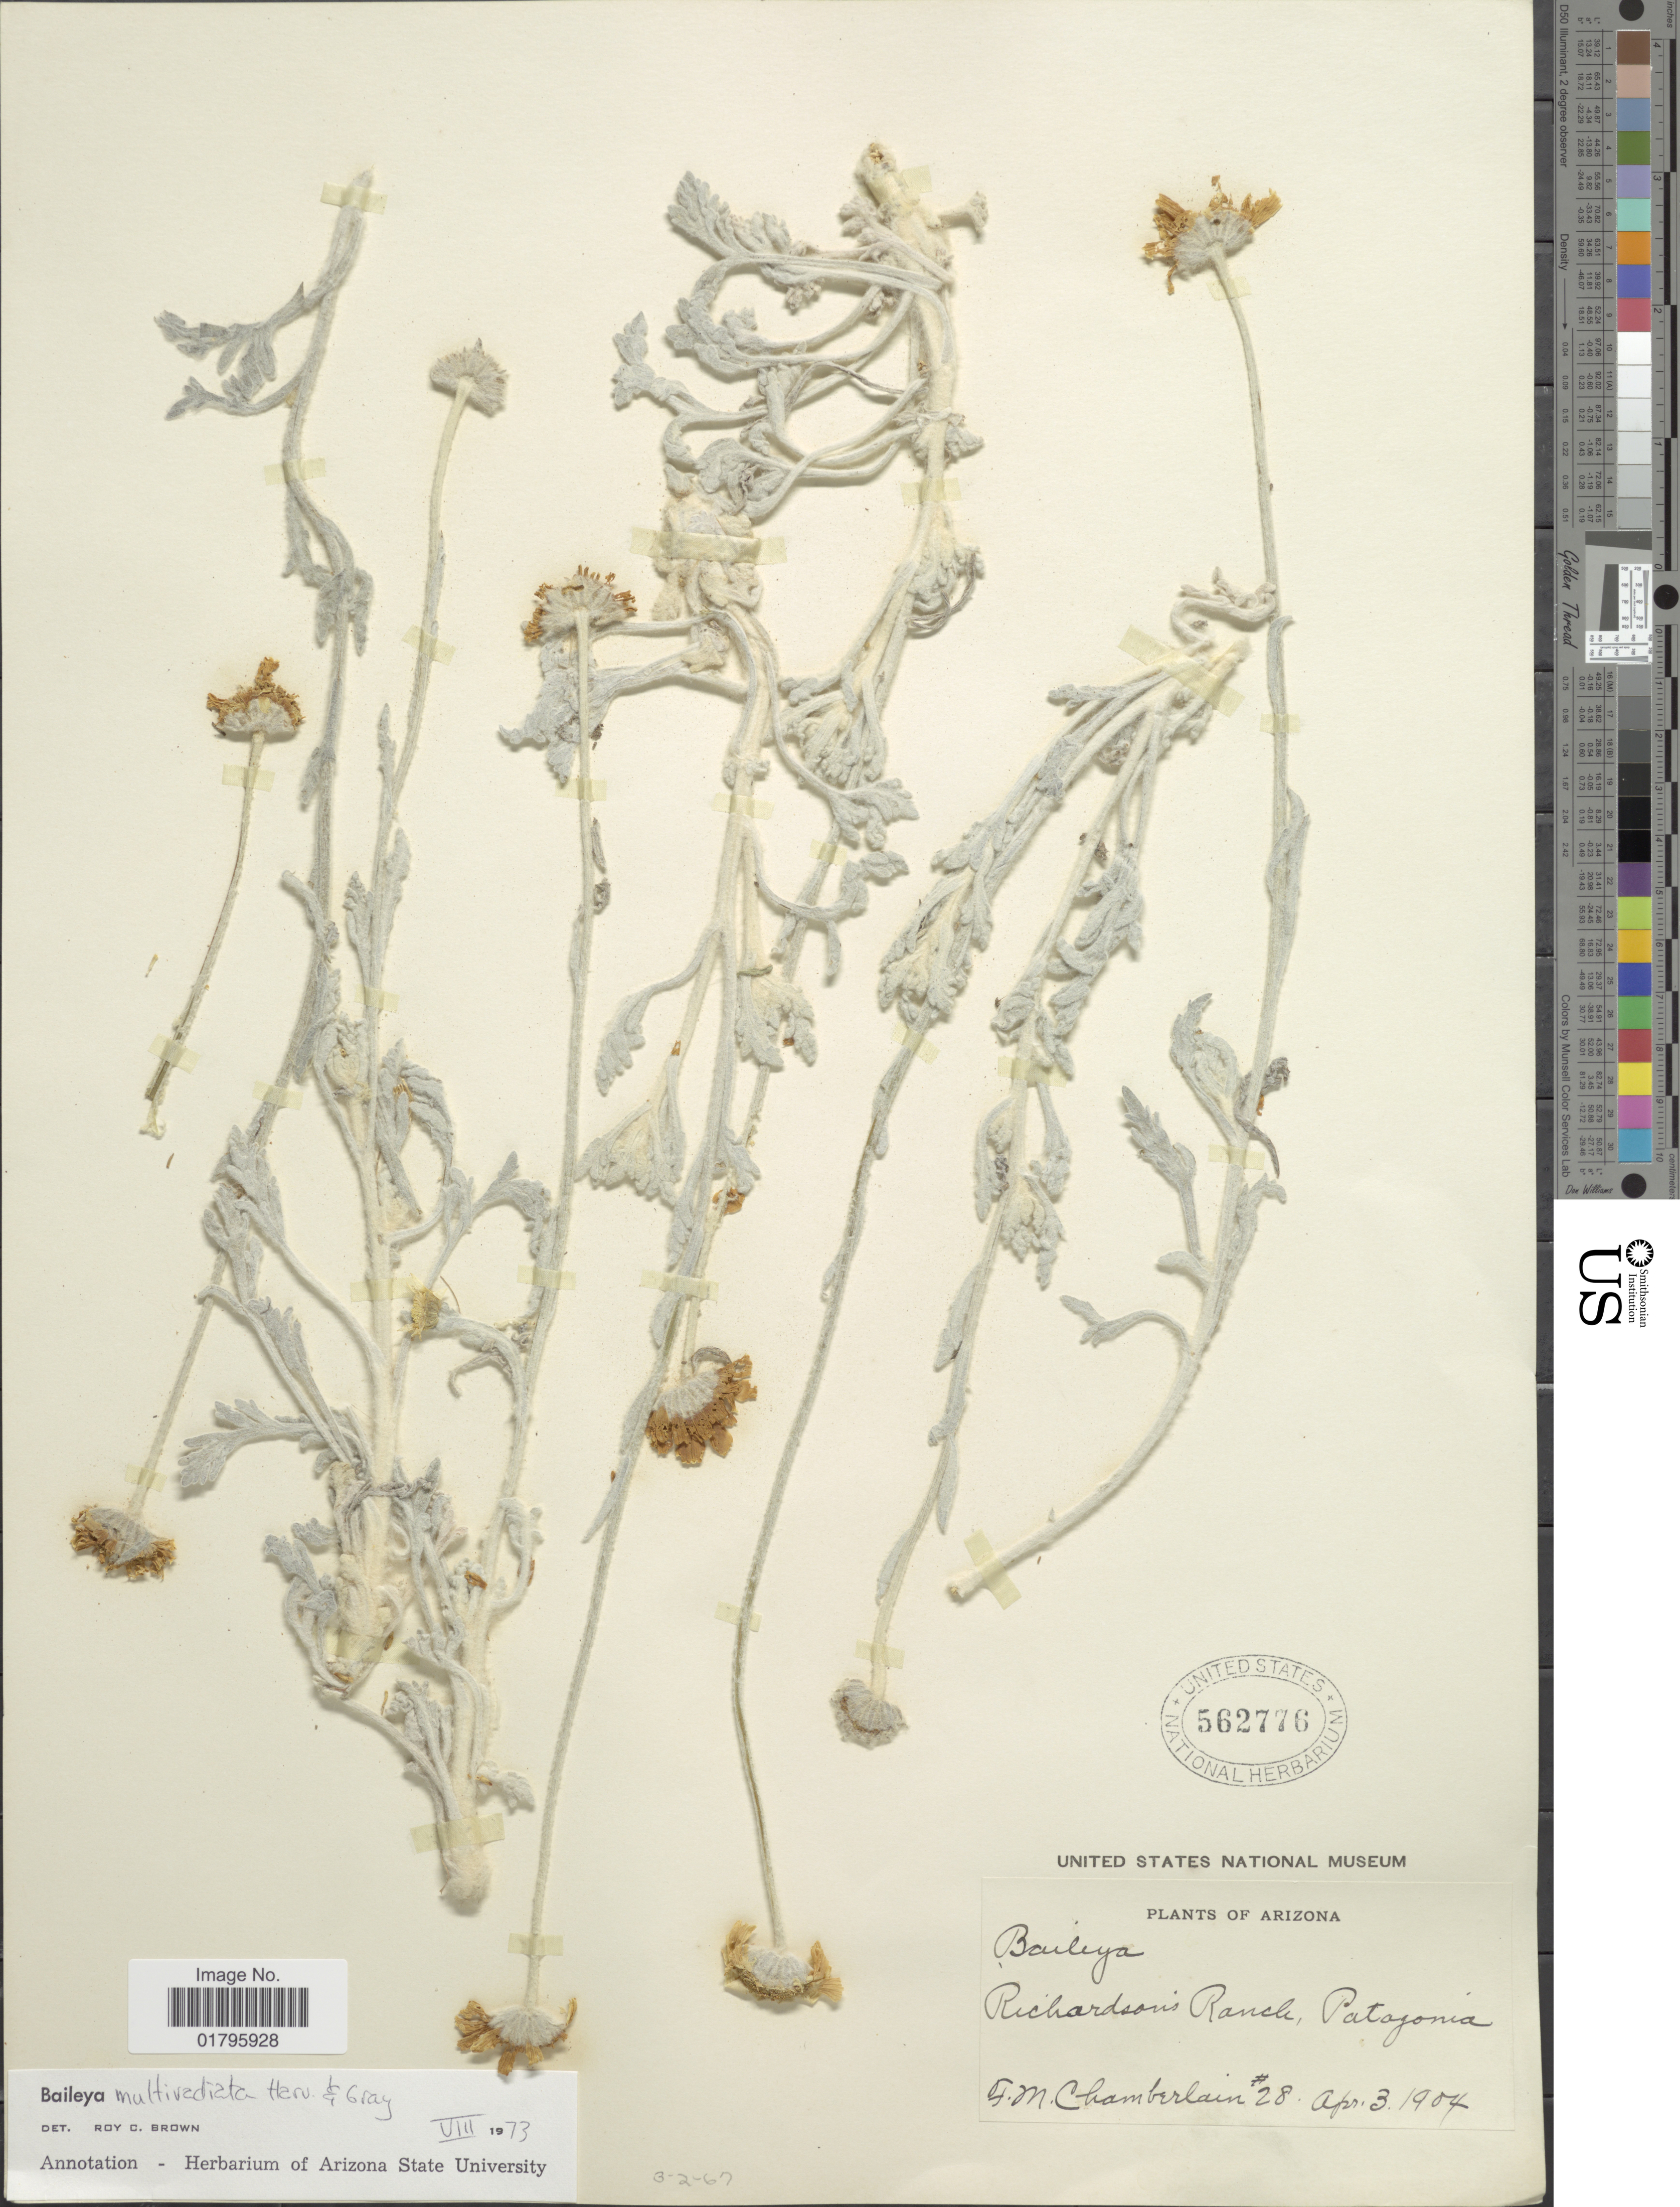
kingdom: Plantae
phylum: Tracheophyta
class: Magnoliopsida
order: Asterales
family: Asteraceae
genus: Baileya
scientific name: Baileya multiradiata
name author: Harv. & A. Gray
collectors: F. Chamberlain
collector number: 28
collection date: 1904-04-03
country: United States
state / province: Arizona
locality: Richardsons Ranch, Patagonia.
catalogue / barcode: US 562776